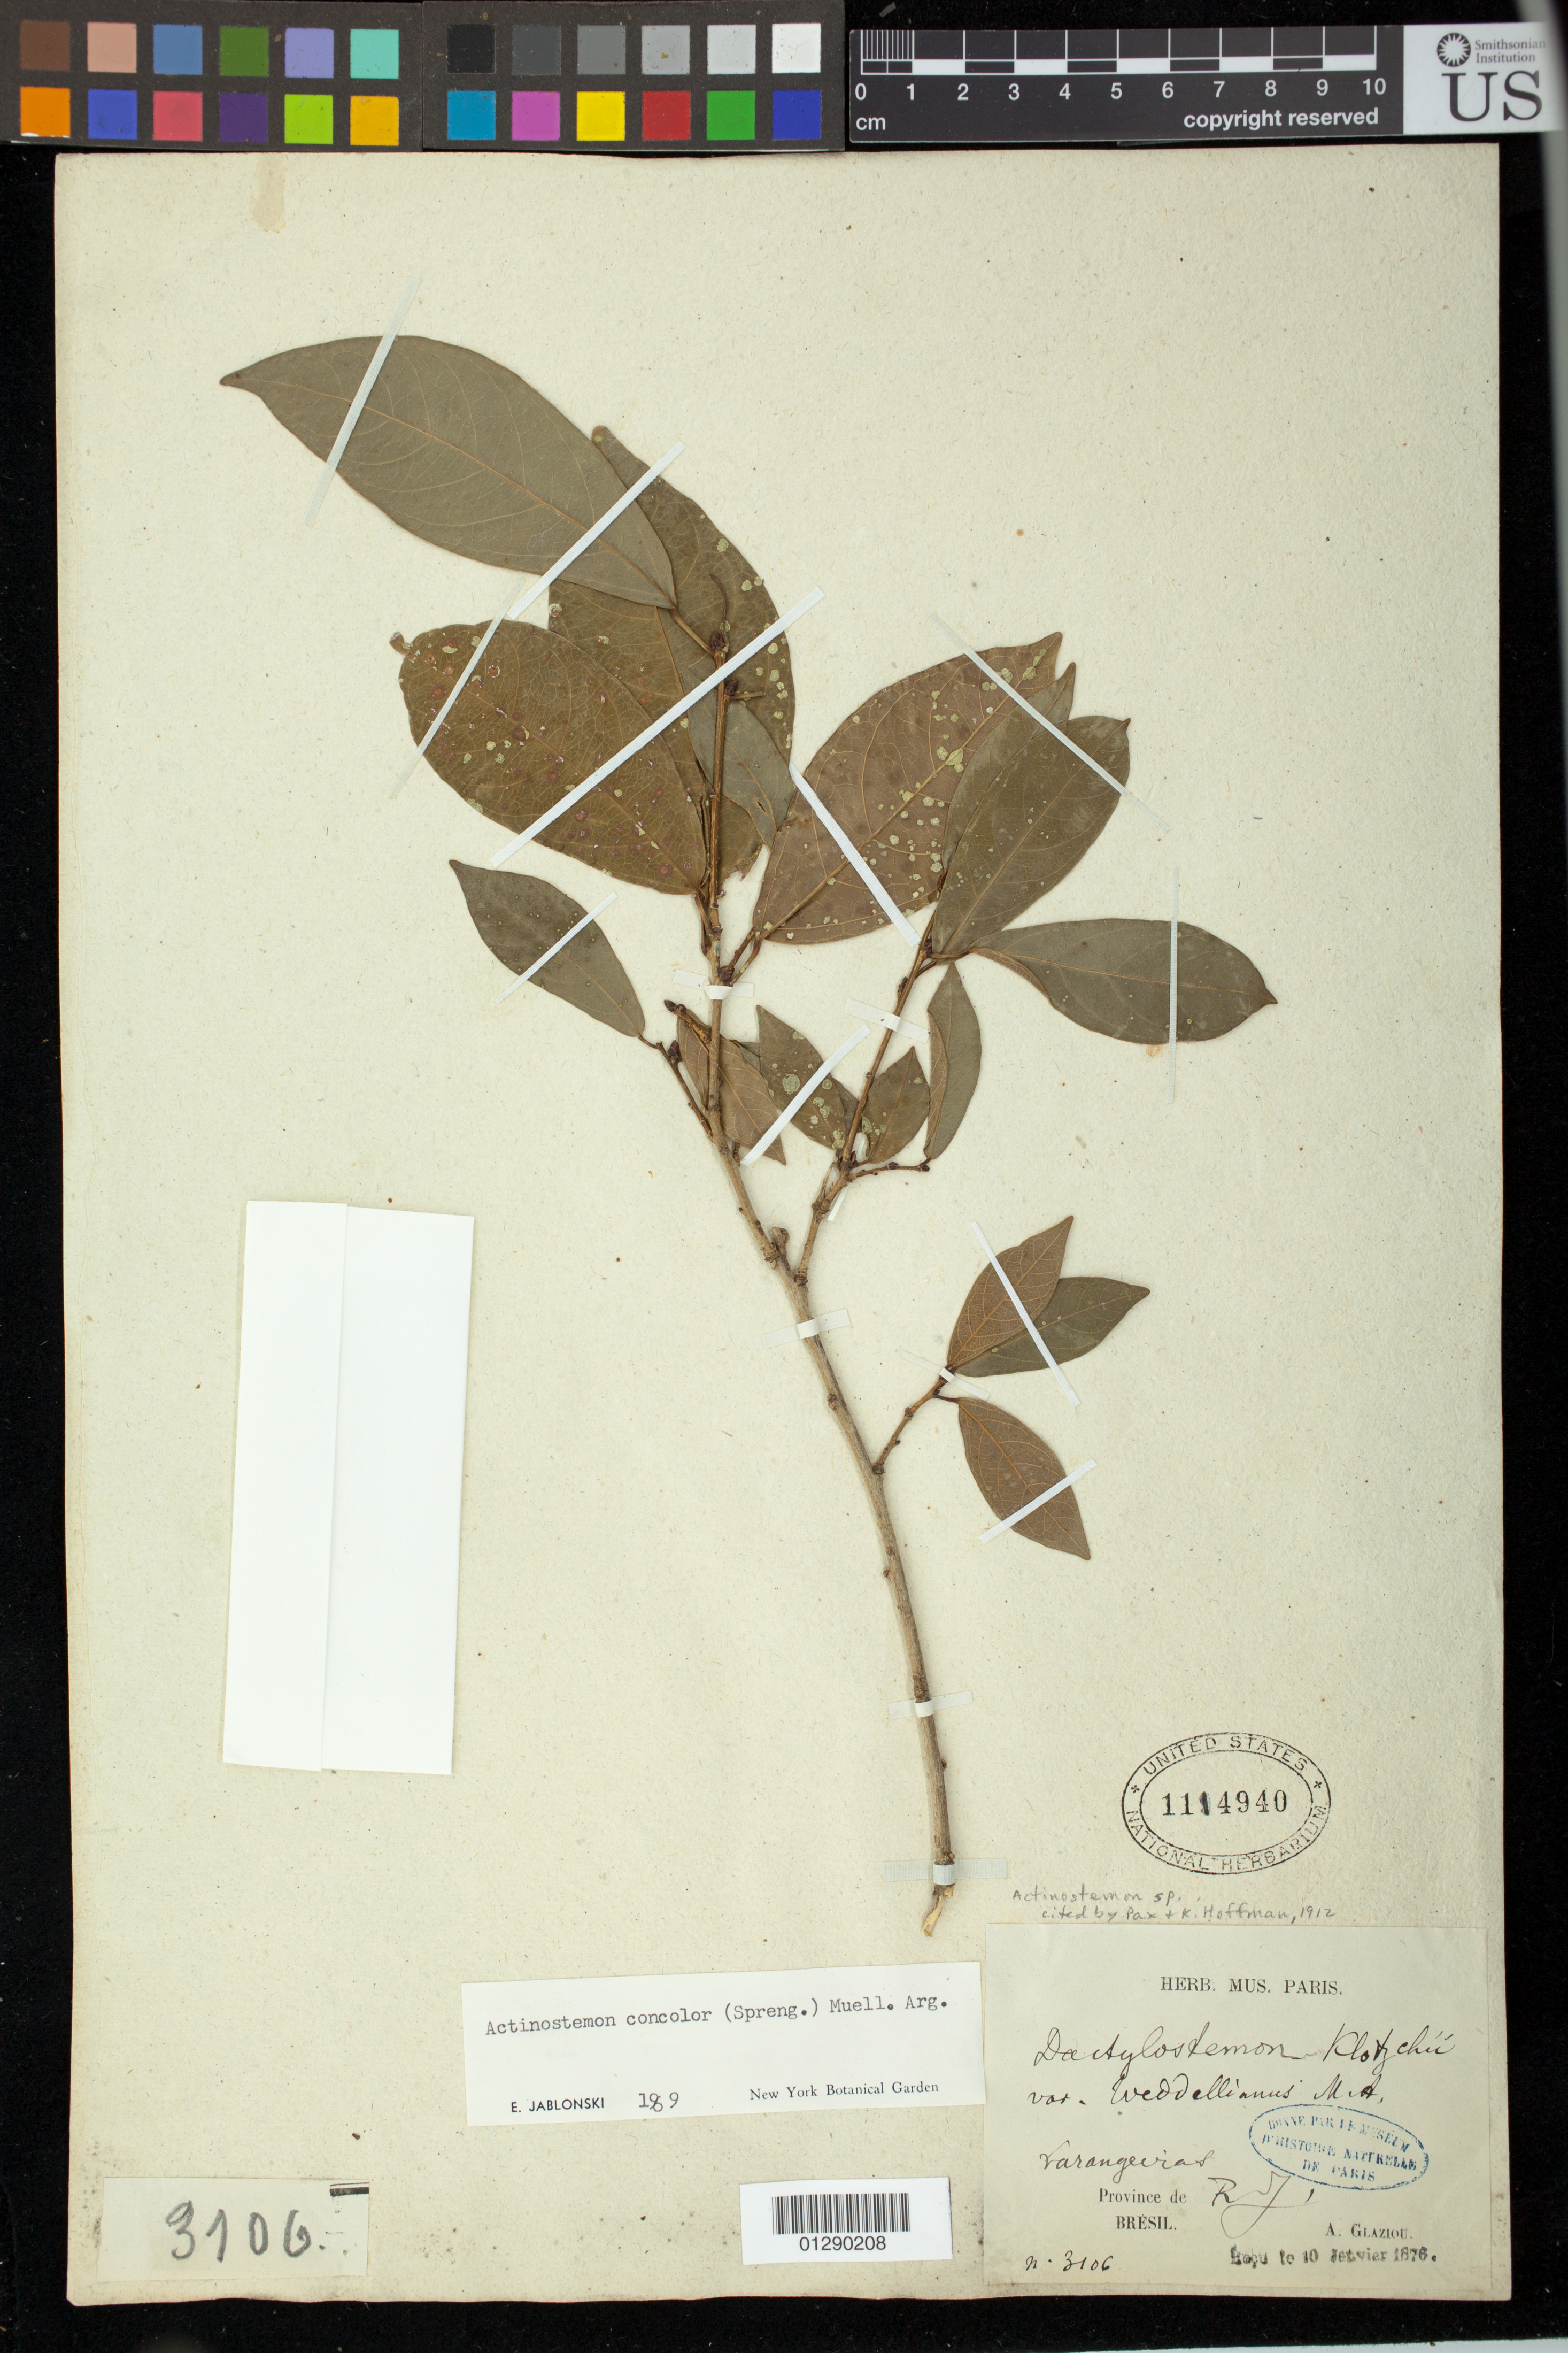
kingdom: Plantae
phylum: Tracheophyta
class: Magnoliopsida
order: Malpighiales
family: Euphorbiaceae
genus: Actinostemon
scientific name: Actinostemon concolor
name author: (Spreng.) Müll. Arg.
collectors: A. Glaziou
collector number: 3106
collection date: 1876-01-10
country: Brazil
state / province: Rio de Janeiro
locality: Laranjeiras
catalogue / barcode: US 1114940